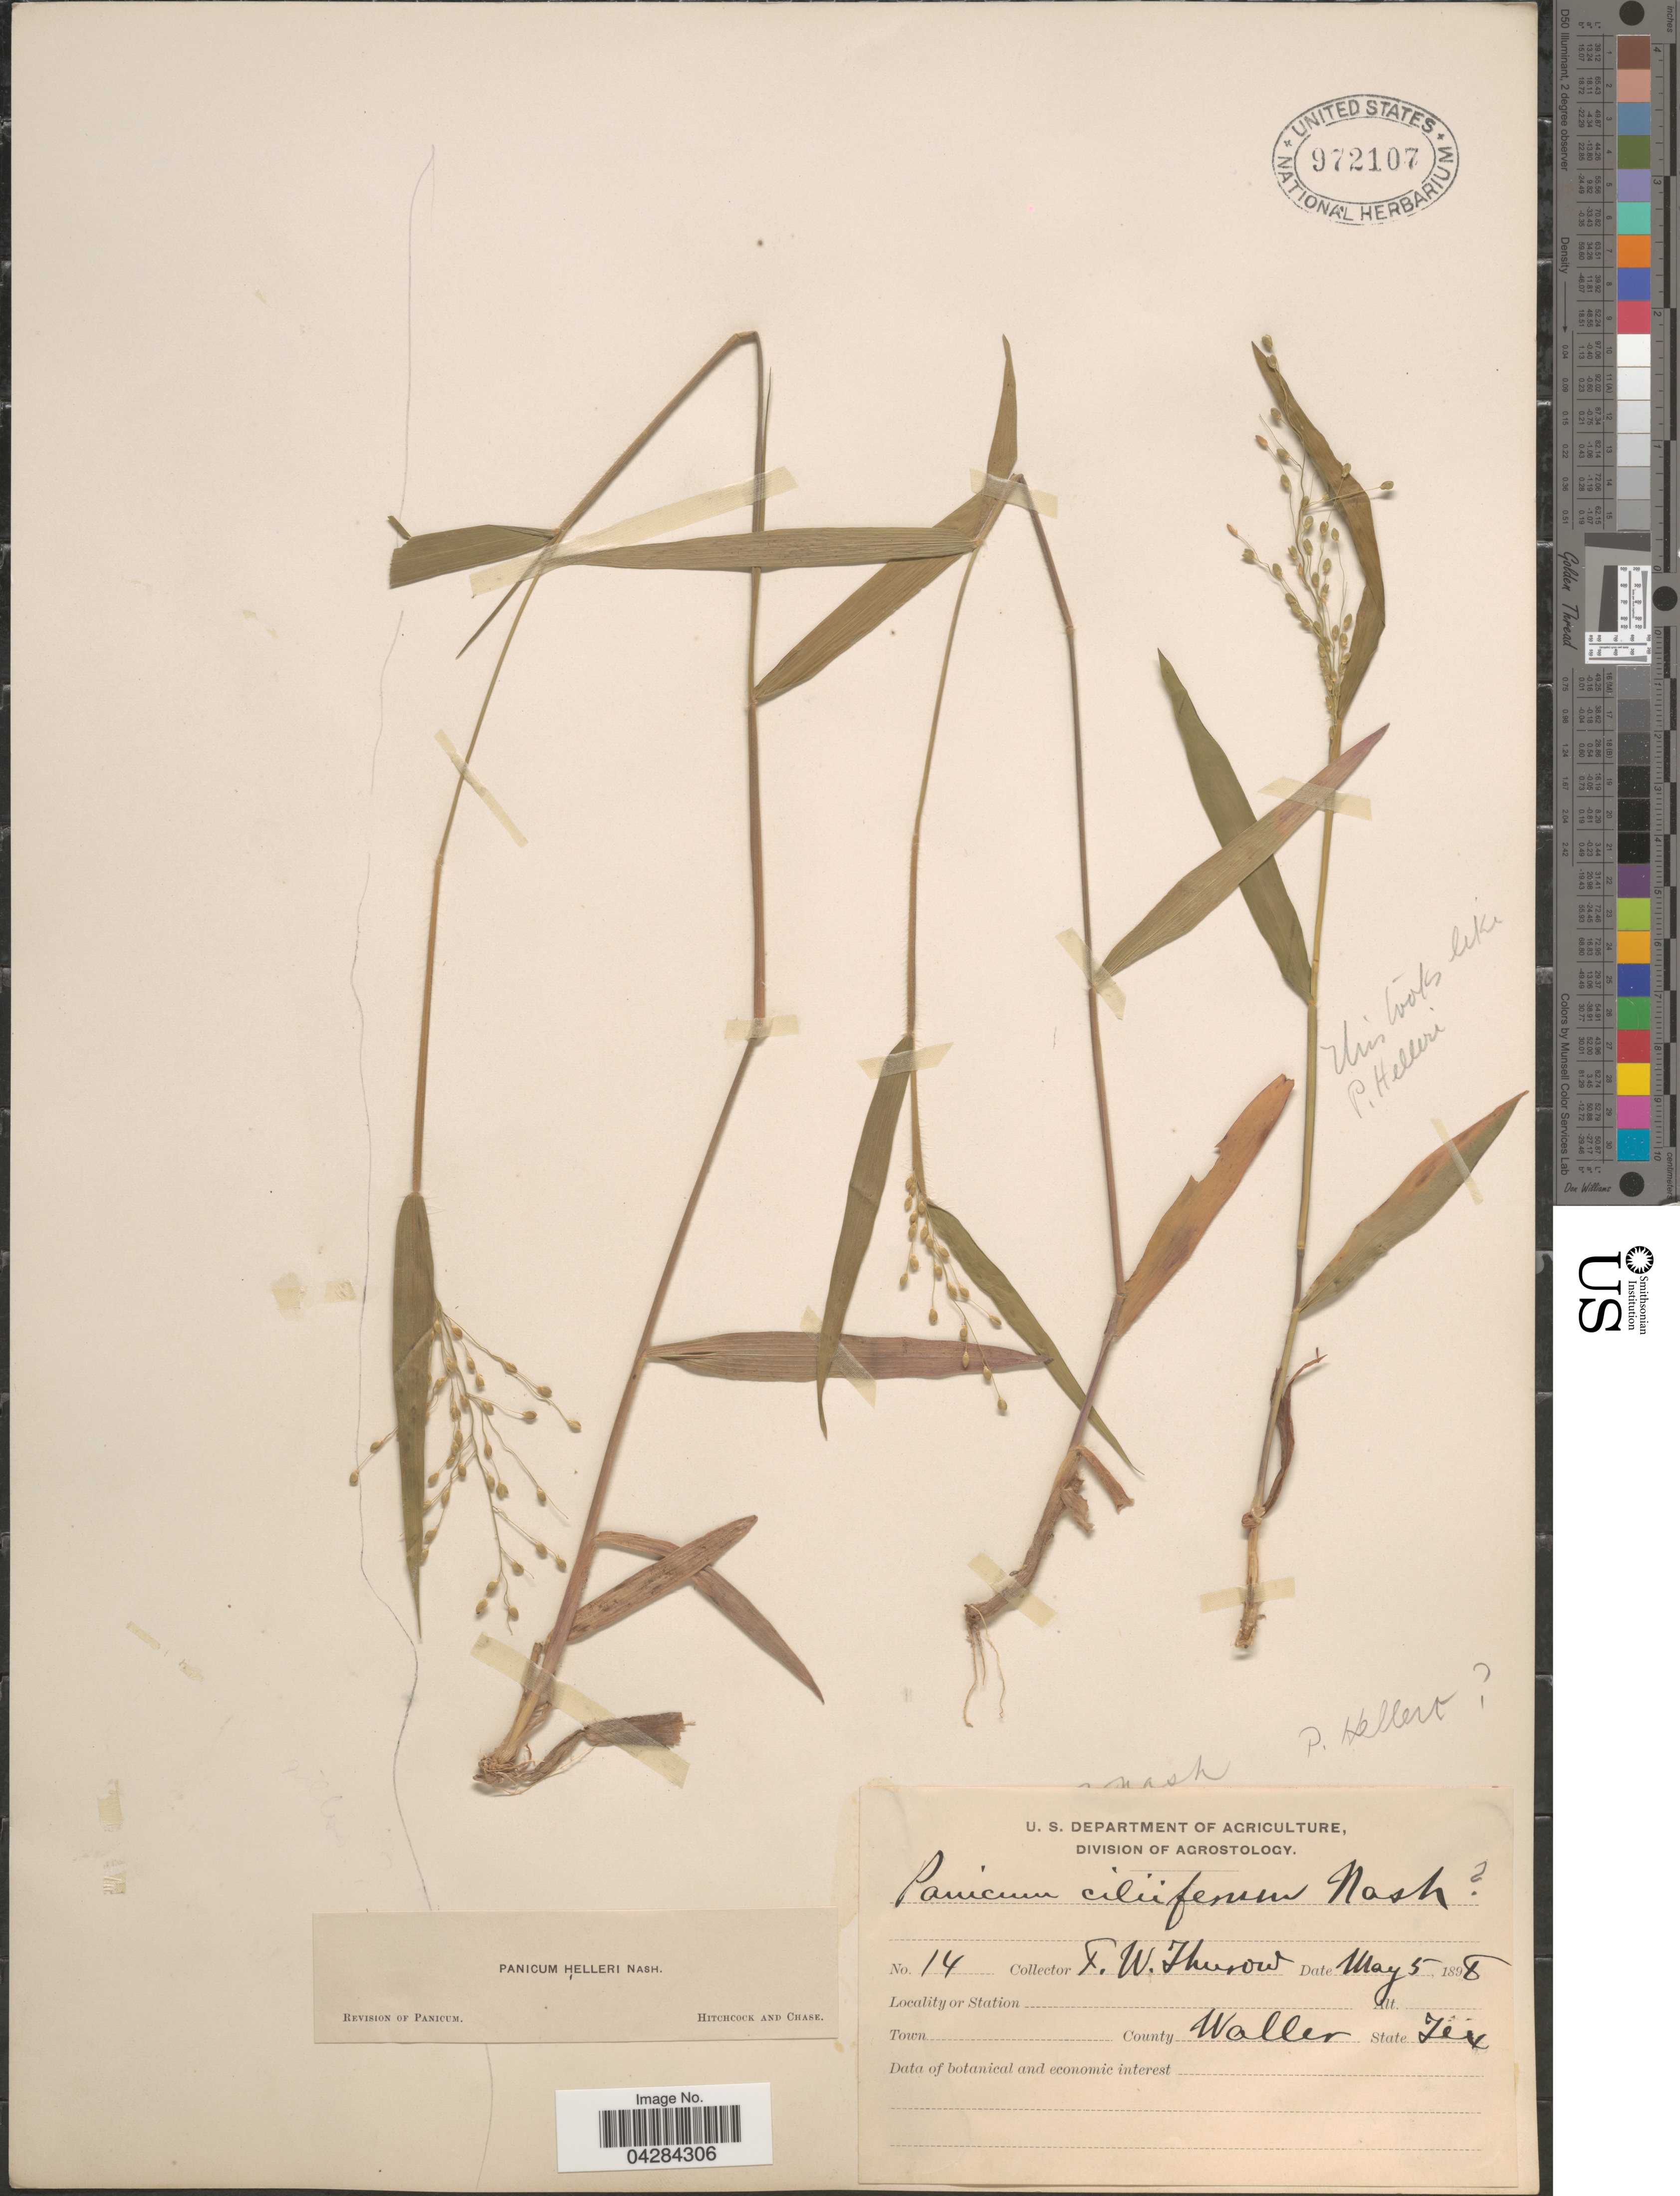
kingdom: Plantae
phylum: Tracheophyta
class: Liliopsida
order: Poales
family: Poaceae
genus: Dichanthelium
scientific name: Dichanthelium oligosanthes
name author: (Schult.) Gould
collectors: F. W. Thurow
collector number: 14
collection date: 1898-05-05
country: United States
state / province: Texas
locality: County Waller.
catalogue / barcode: US 972107